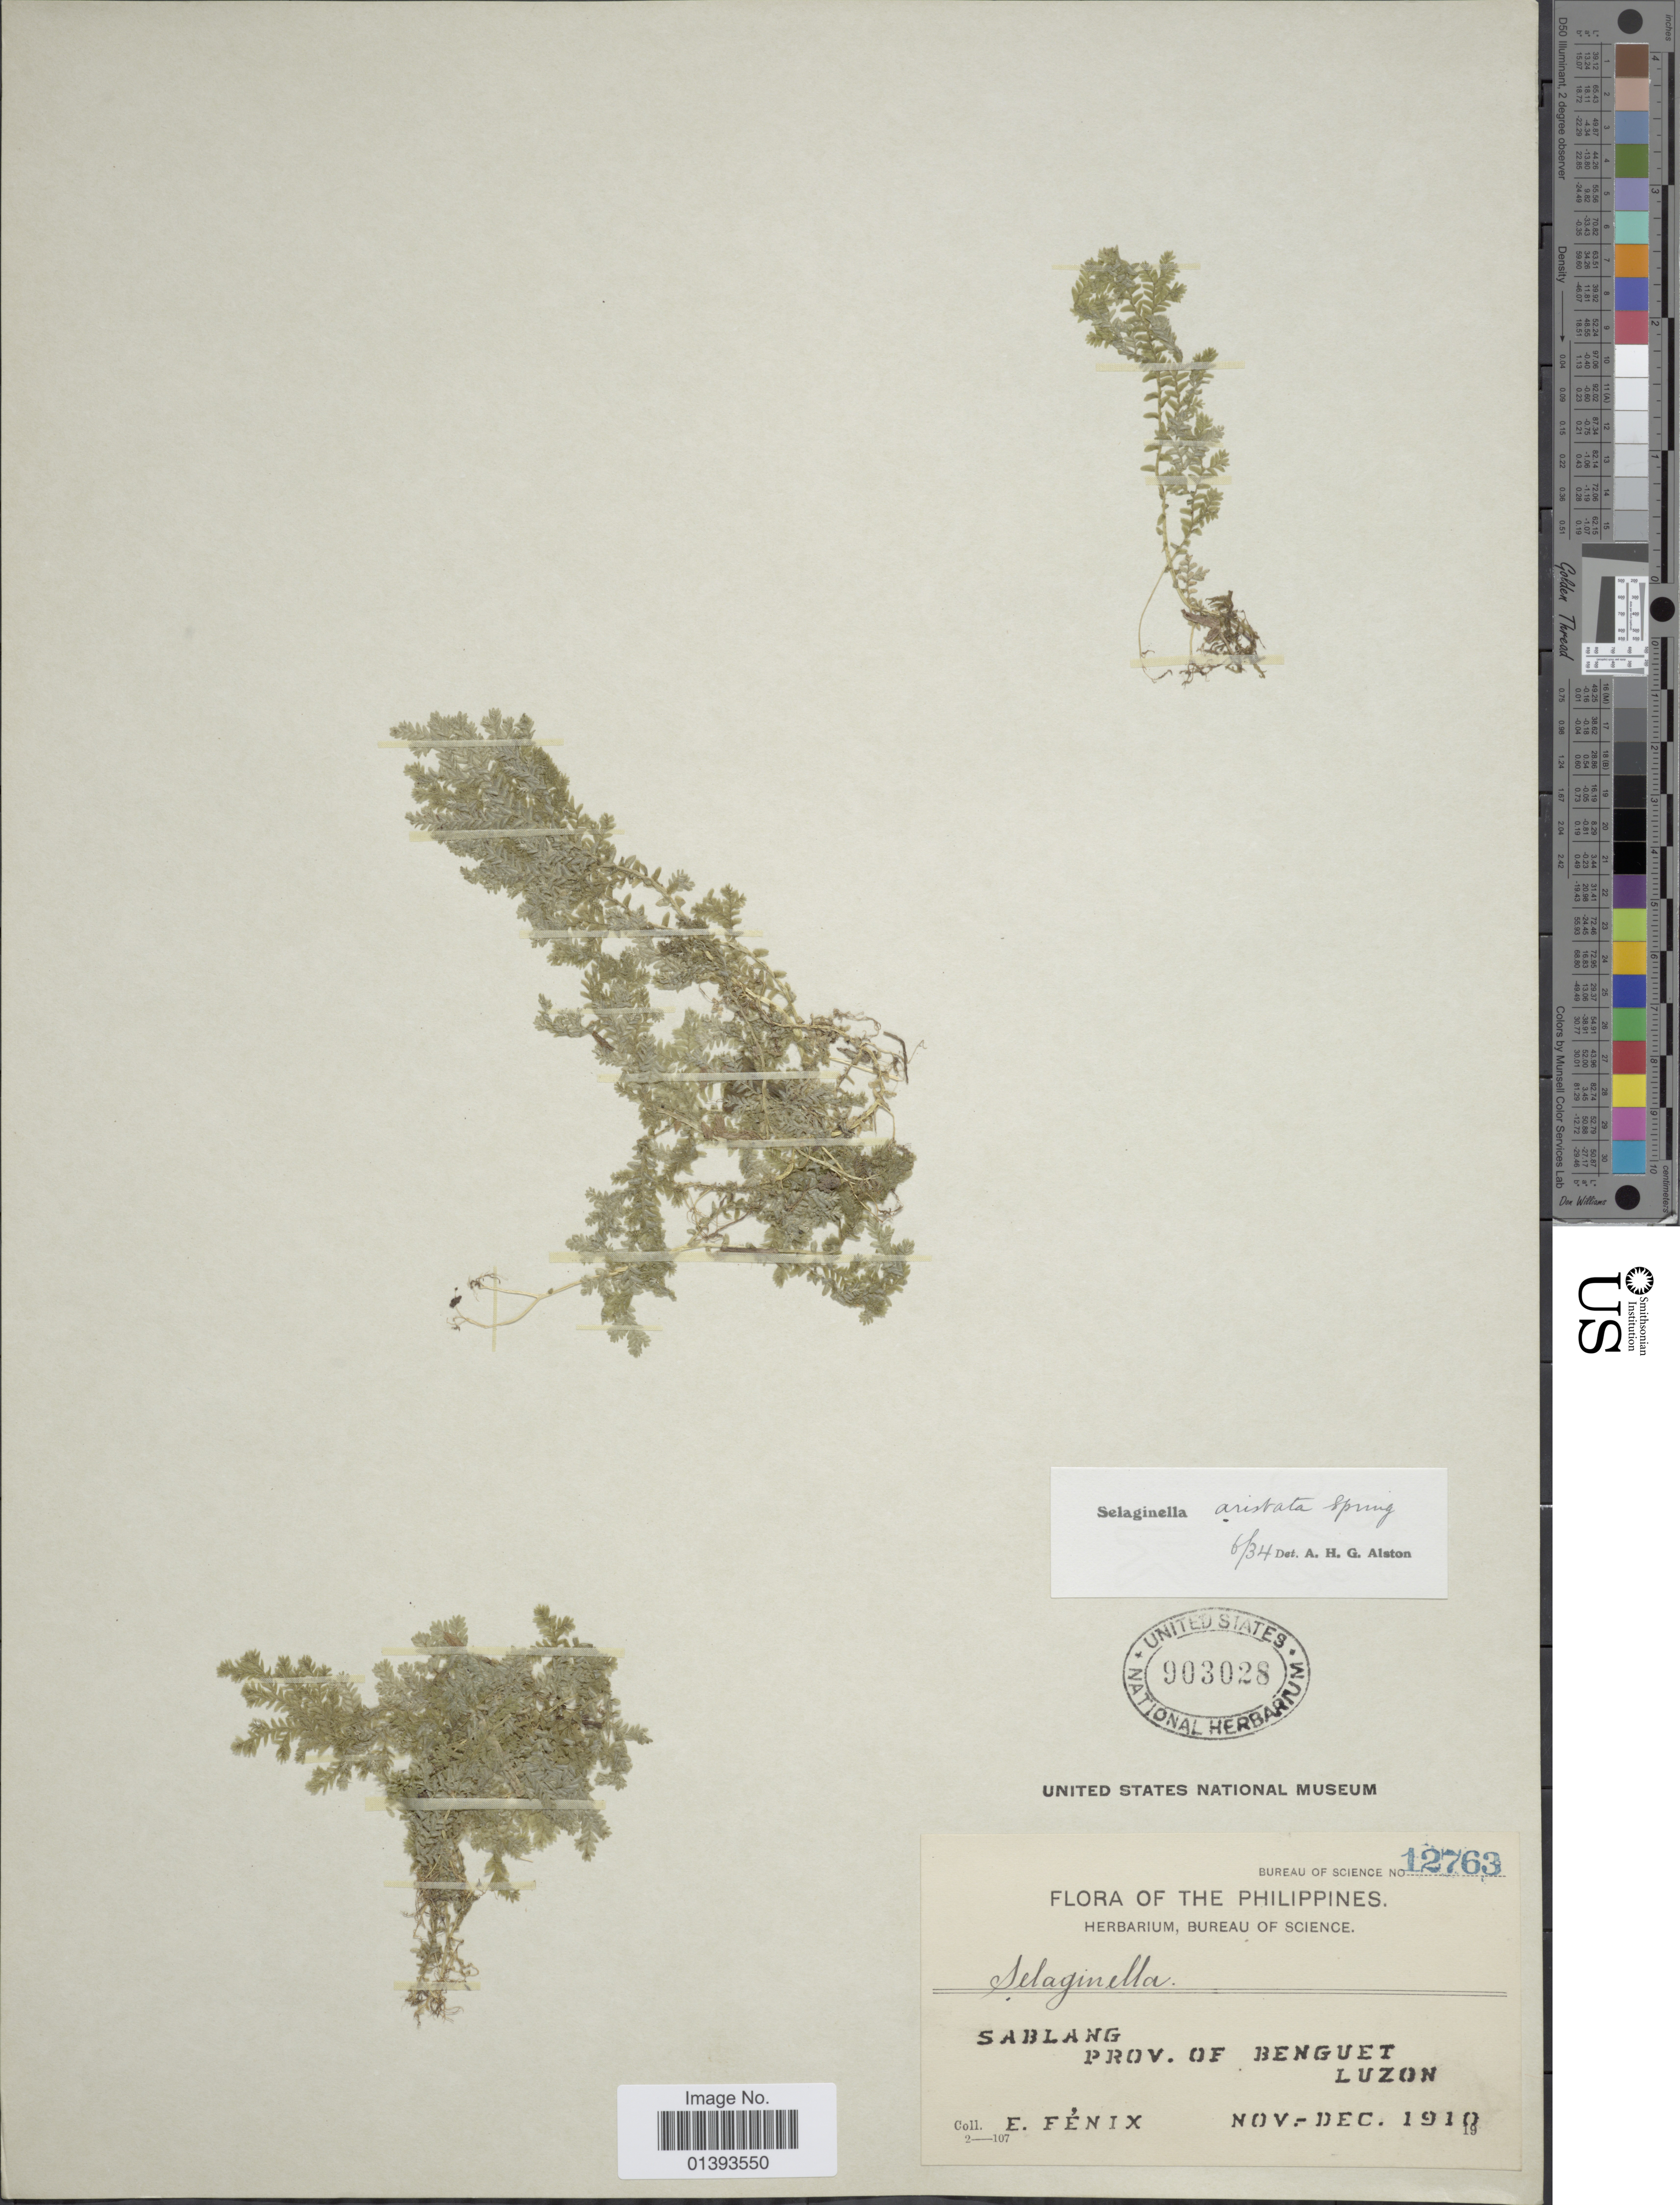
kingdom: Plantae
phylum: Tracheophyta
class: Lycopodiopsida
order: Selaginellales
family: Selaginellaceae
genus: Selaginella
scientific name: Selaginella aristata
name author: Spring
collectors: E. Fénix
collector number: Bureau of Science 12763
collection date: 1910-11/1910-12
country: Philippines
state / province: Central Luzon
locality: Sablang, prov. of Benguet, Luzon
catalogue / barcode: US 903028